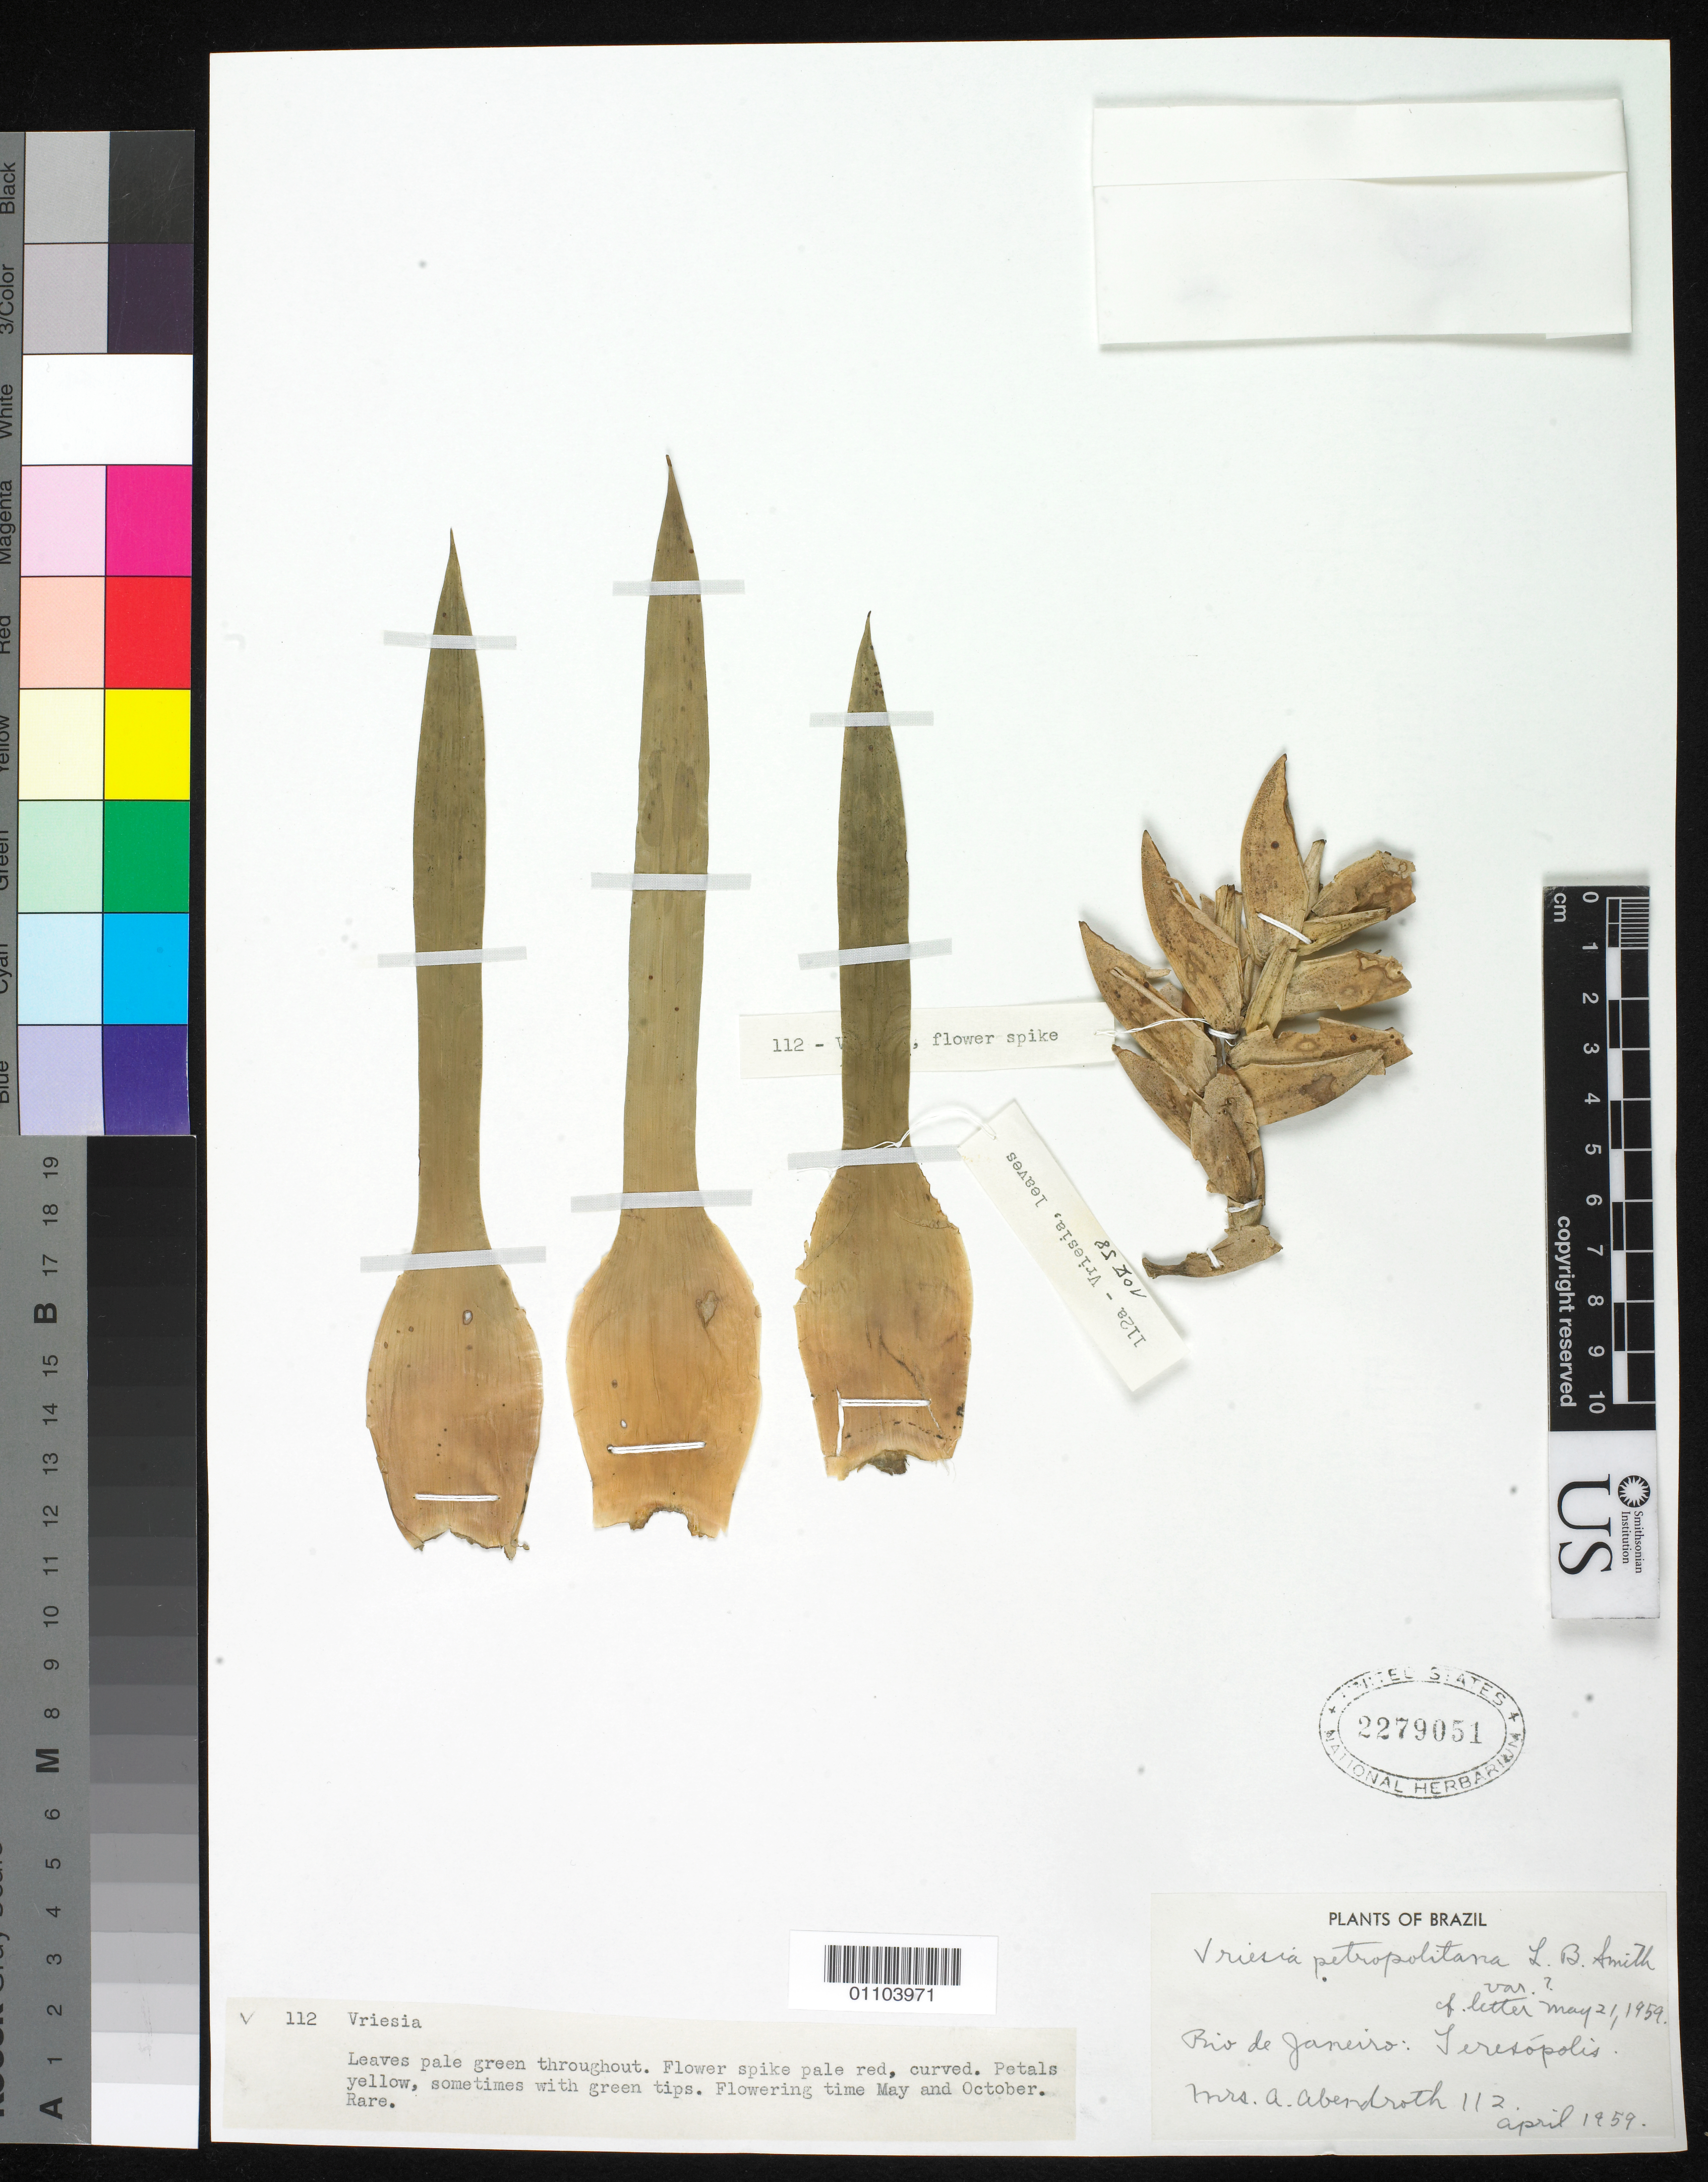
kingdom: Plantae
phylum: Tracheophyta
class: Liliopsida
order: Poales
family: Bromeliaceae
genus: Vriesea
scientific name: Vriesea petropolitana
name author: L.B. Sm.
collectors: A. Abendroth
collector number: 112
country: Brazil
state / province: Rio de Janeiro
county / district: Teresópolis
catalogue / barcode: US 2279051